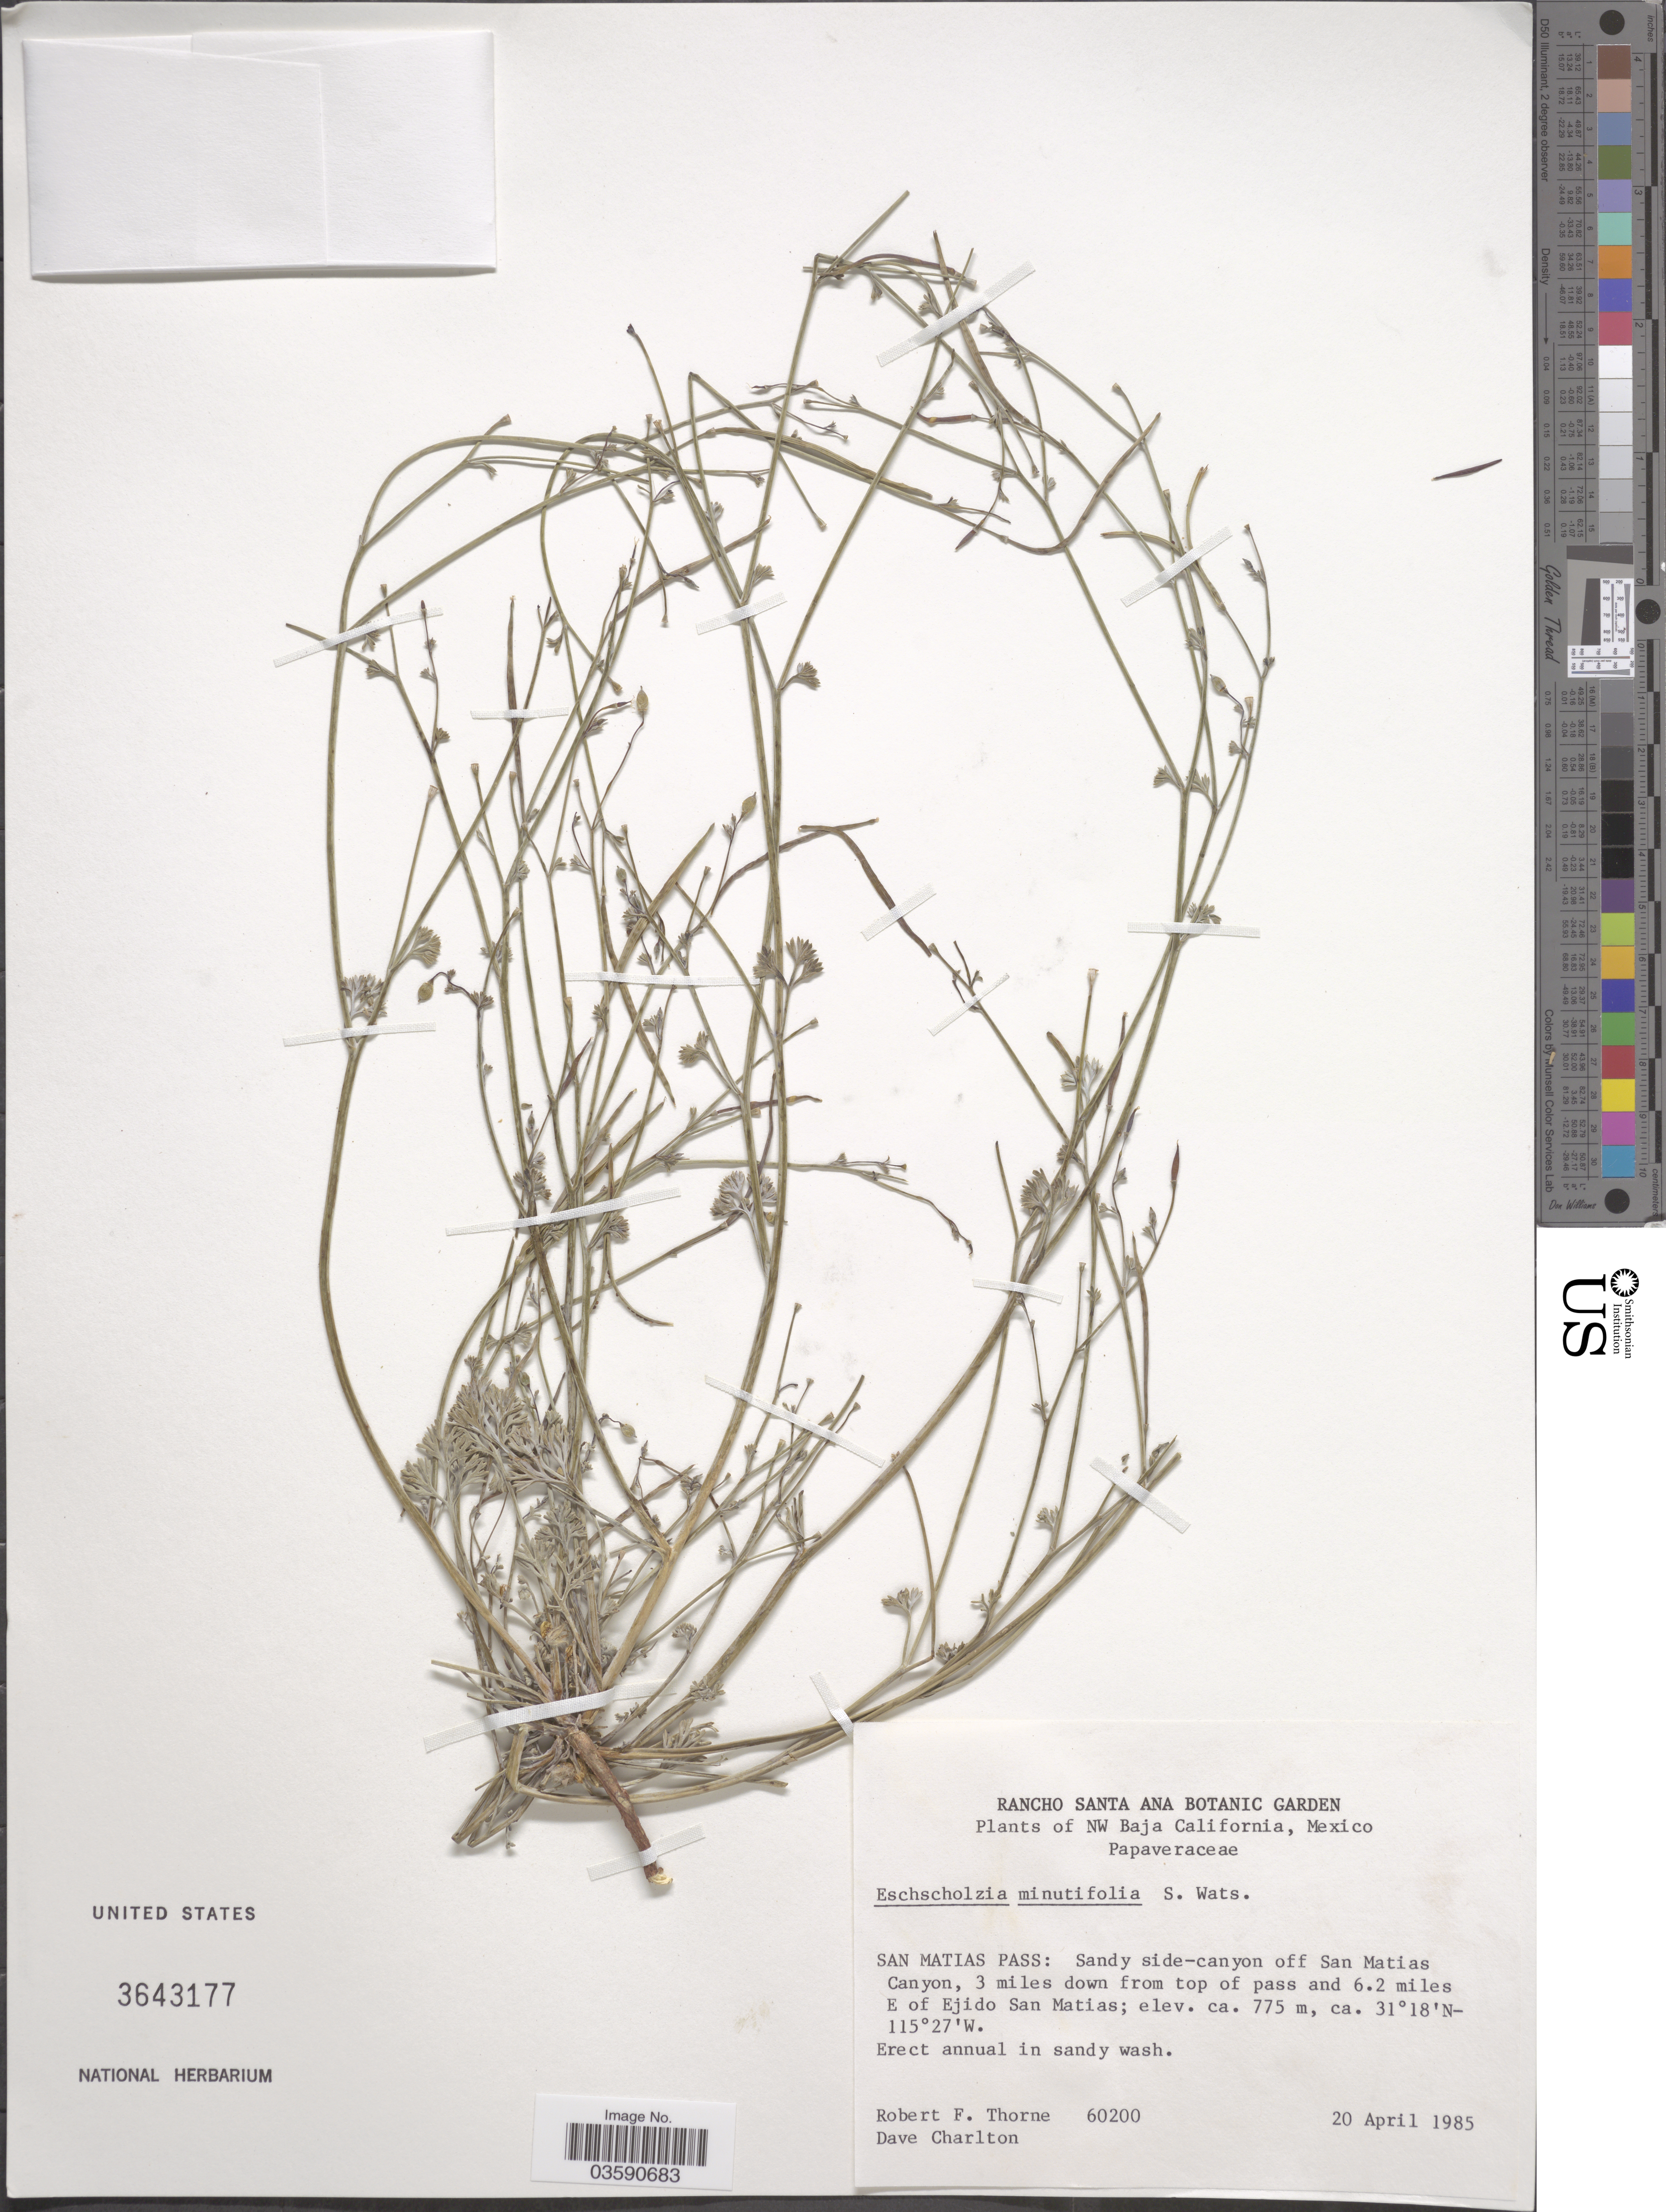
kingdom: Plantae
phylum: Tracheophyta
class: Magnoliopsida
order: Ranunculales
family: Papaveraceae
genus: Eschscholzia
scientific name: Eschscholzia minutiflora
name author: S. Watson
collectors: R. F. Thorne & D. Charlton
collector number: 60200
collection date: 1985-04-20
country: Mexico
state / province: Baja California Norte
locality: NW Baja California. San Matias Pass: Sandy side-canyon off San Matias Canyon, 3 miles down from top of pass and 6.2 miles E of Ejido San Matias.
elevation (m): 775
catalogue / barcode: US 3643177